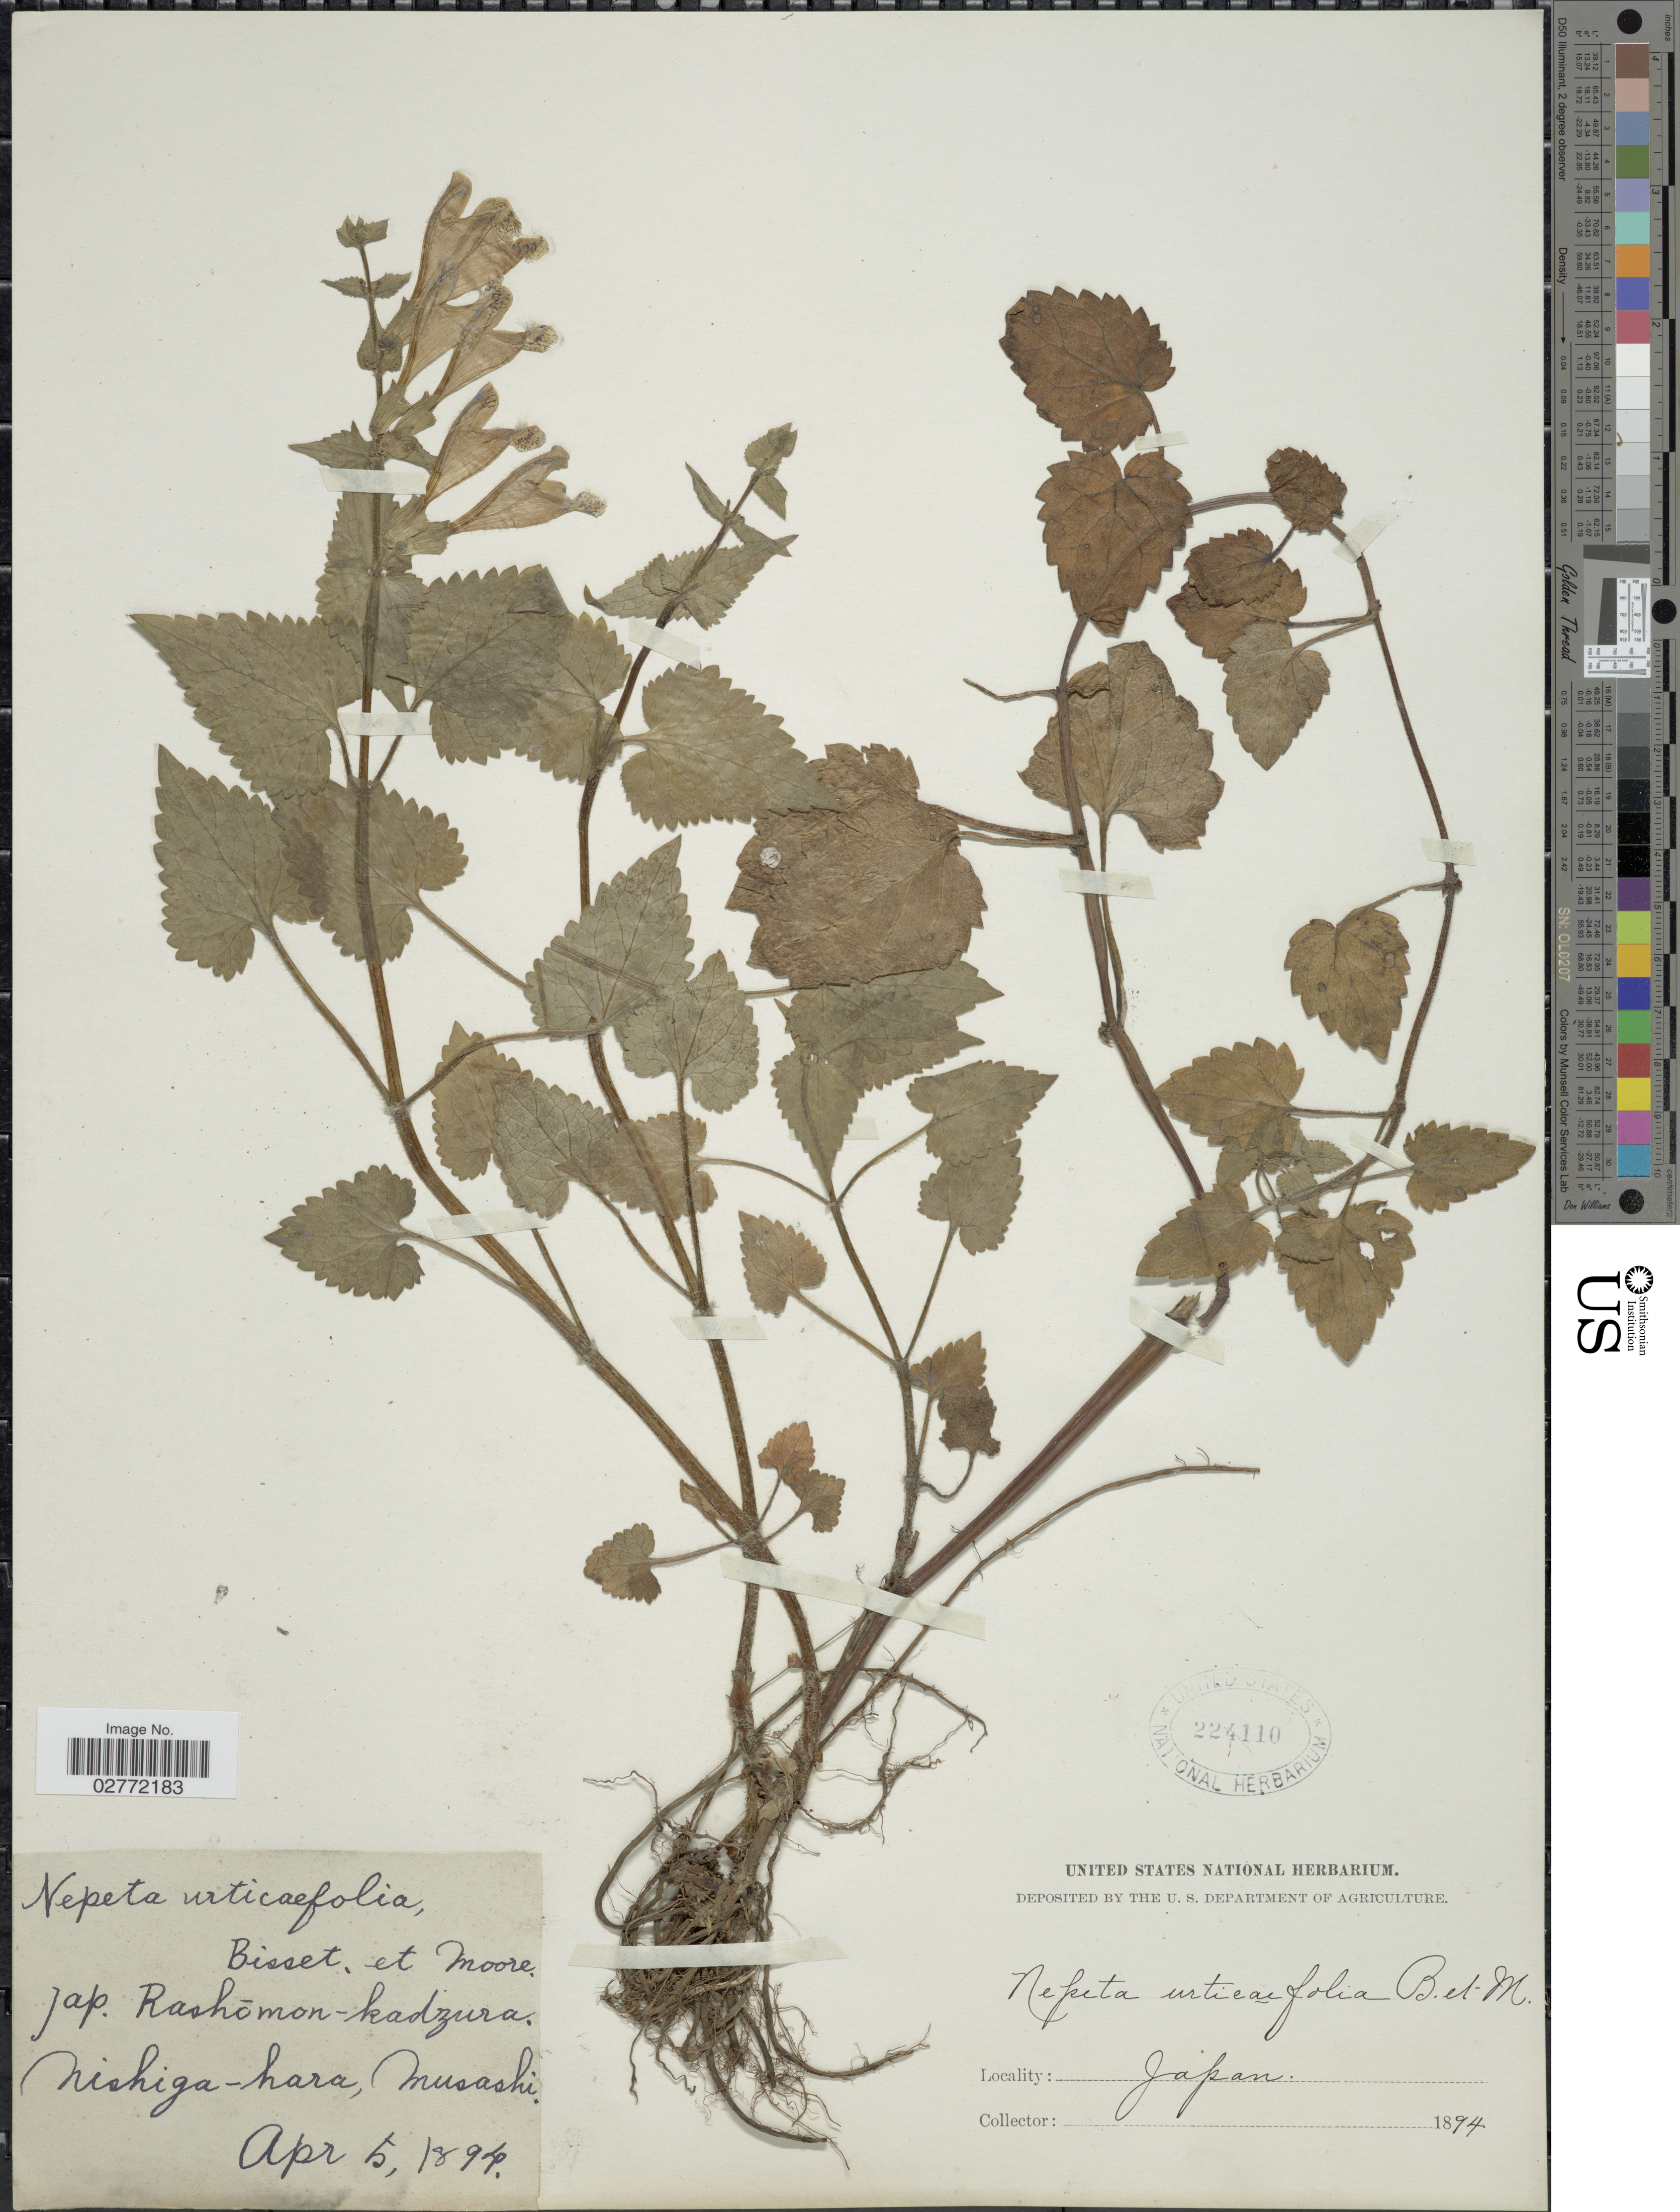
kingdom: Plantae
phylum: Tracheophyta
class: Magnoliopsida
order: Lamiales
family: Lamiaceae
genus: Nepeta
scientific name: Nepeta urticifolia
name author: H. Lév.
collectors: ex herb. United States National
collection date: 1894-04-05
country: Japan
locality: Nishiga-hara, Musashi.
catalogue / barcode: US 224110